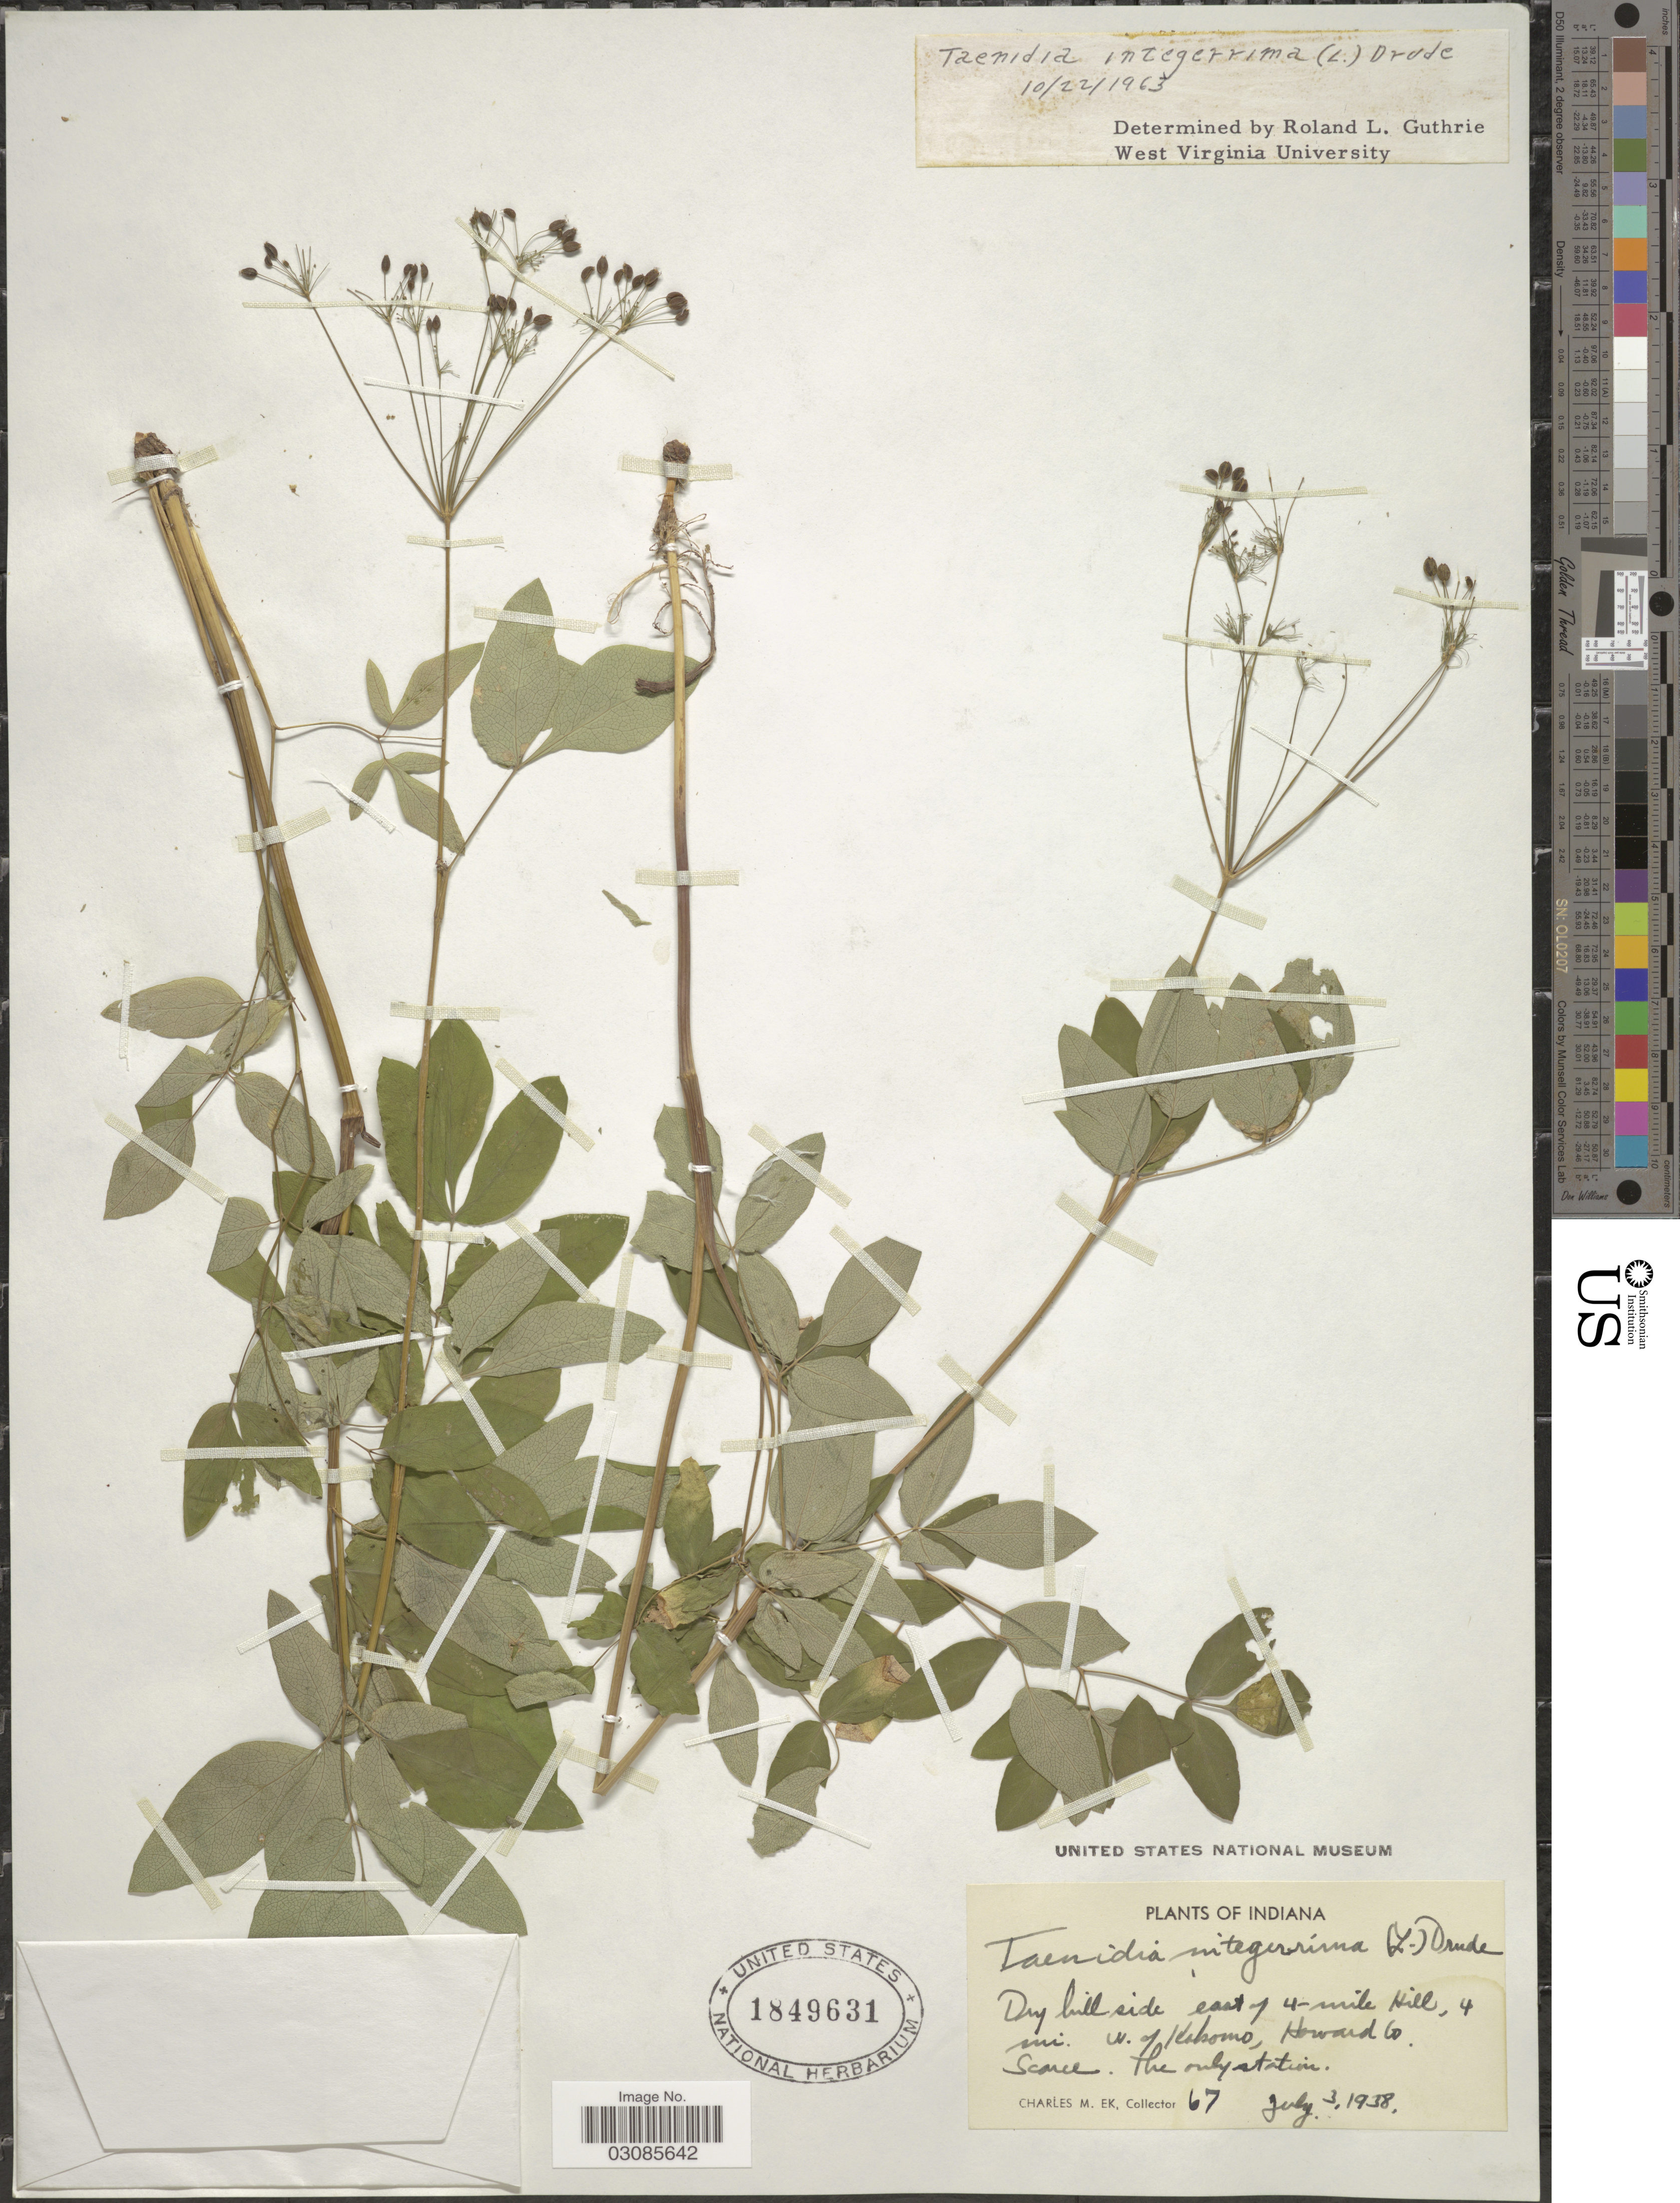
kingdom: Plantae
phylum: Tracheophyta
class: Magnoliopsida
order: Apiales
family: Apiaceae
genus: Taenidia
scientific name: Taenidia integerrima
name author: (L.) Drude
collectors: C. Ek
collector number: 67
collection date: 1938-07-03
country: United States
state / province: Indiana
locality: East of 4-mile Hill, 4 mi. W. of Kokomo, Howard Co. Scarce. The only station.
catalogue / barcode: US 1849631